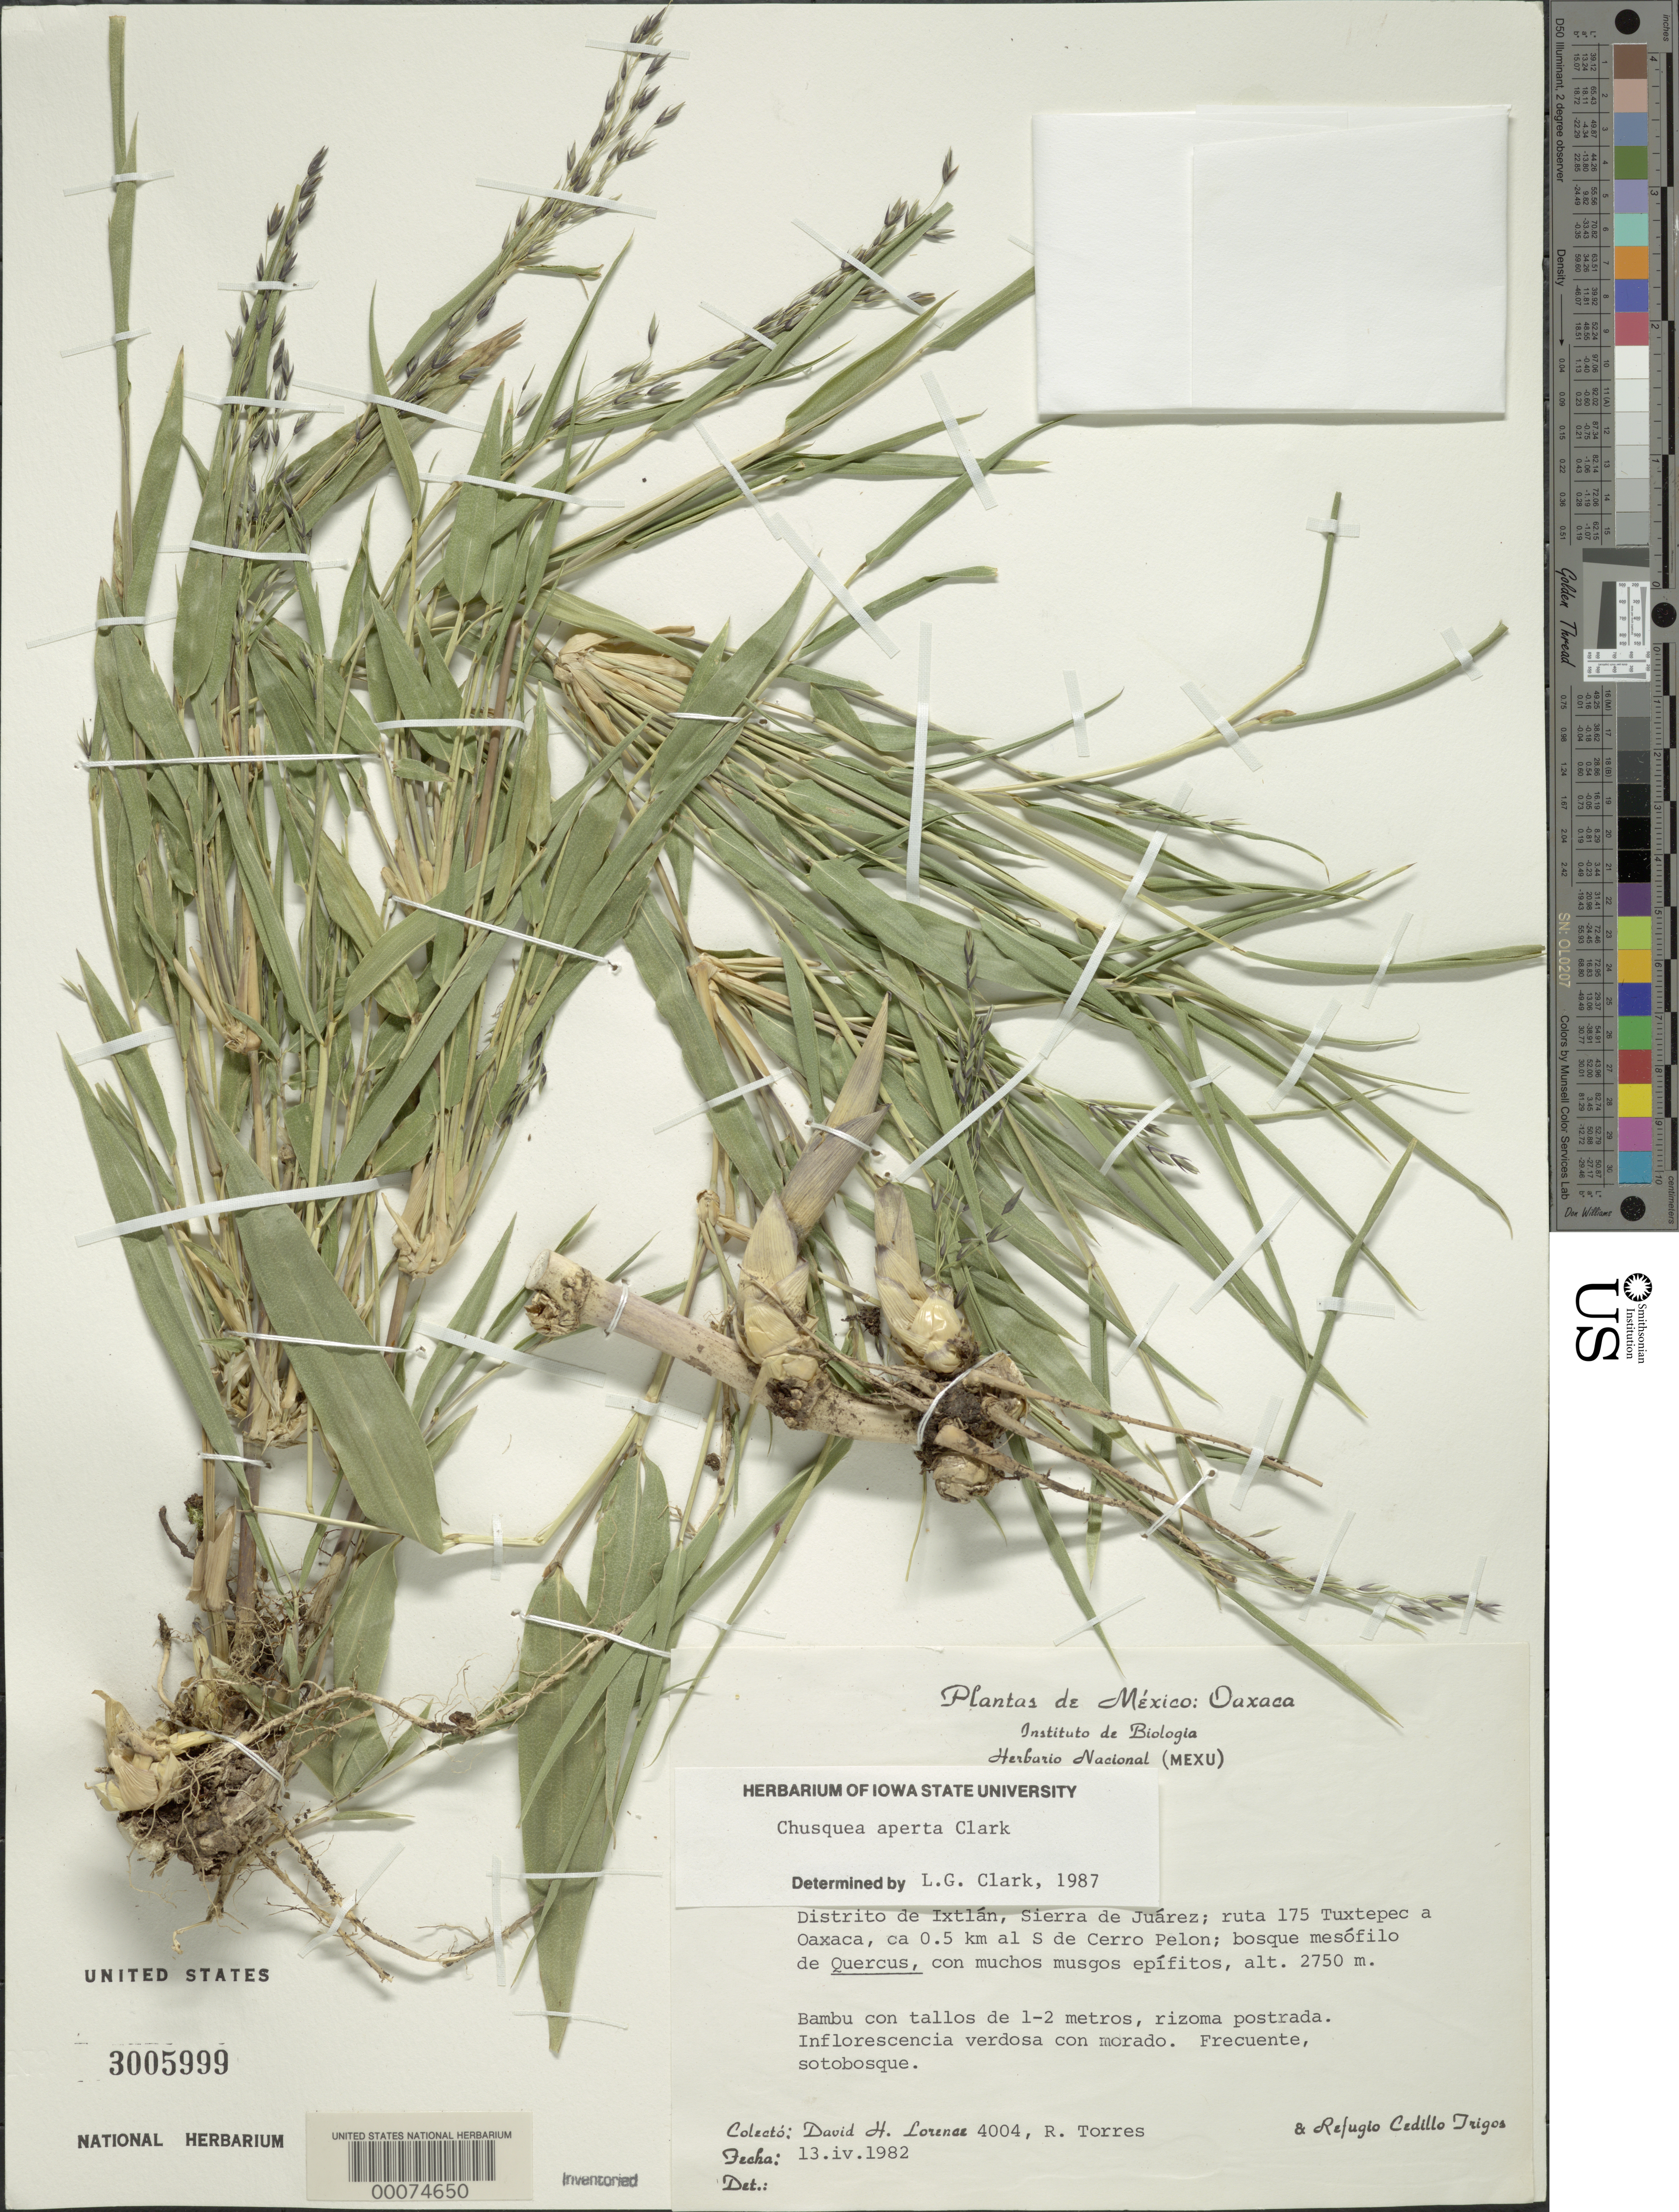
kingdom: Plantae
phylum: Tracheophyta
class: Liliopsida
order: Poales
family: Poaceae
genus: Chusquea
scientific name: Chusquea aperta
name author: L.G. Clark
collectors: D. Lorence, R. Torres R. & R. Triggs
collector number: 4004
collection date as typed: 13 Apr 1982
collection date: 1982-04-13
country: Mexico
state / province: Oaxaca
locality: Dist de Ixtlan, Sierra de Juarez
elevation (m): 2750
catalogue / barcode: US 3005999